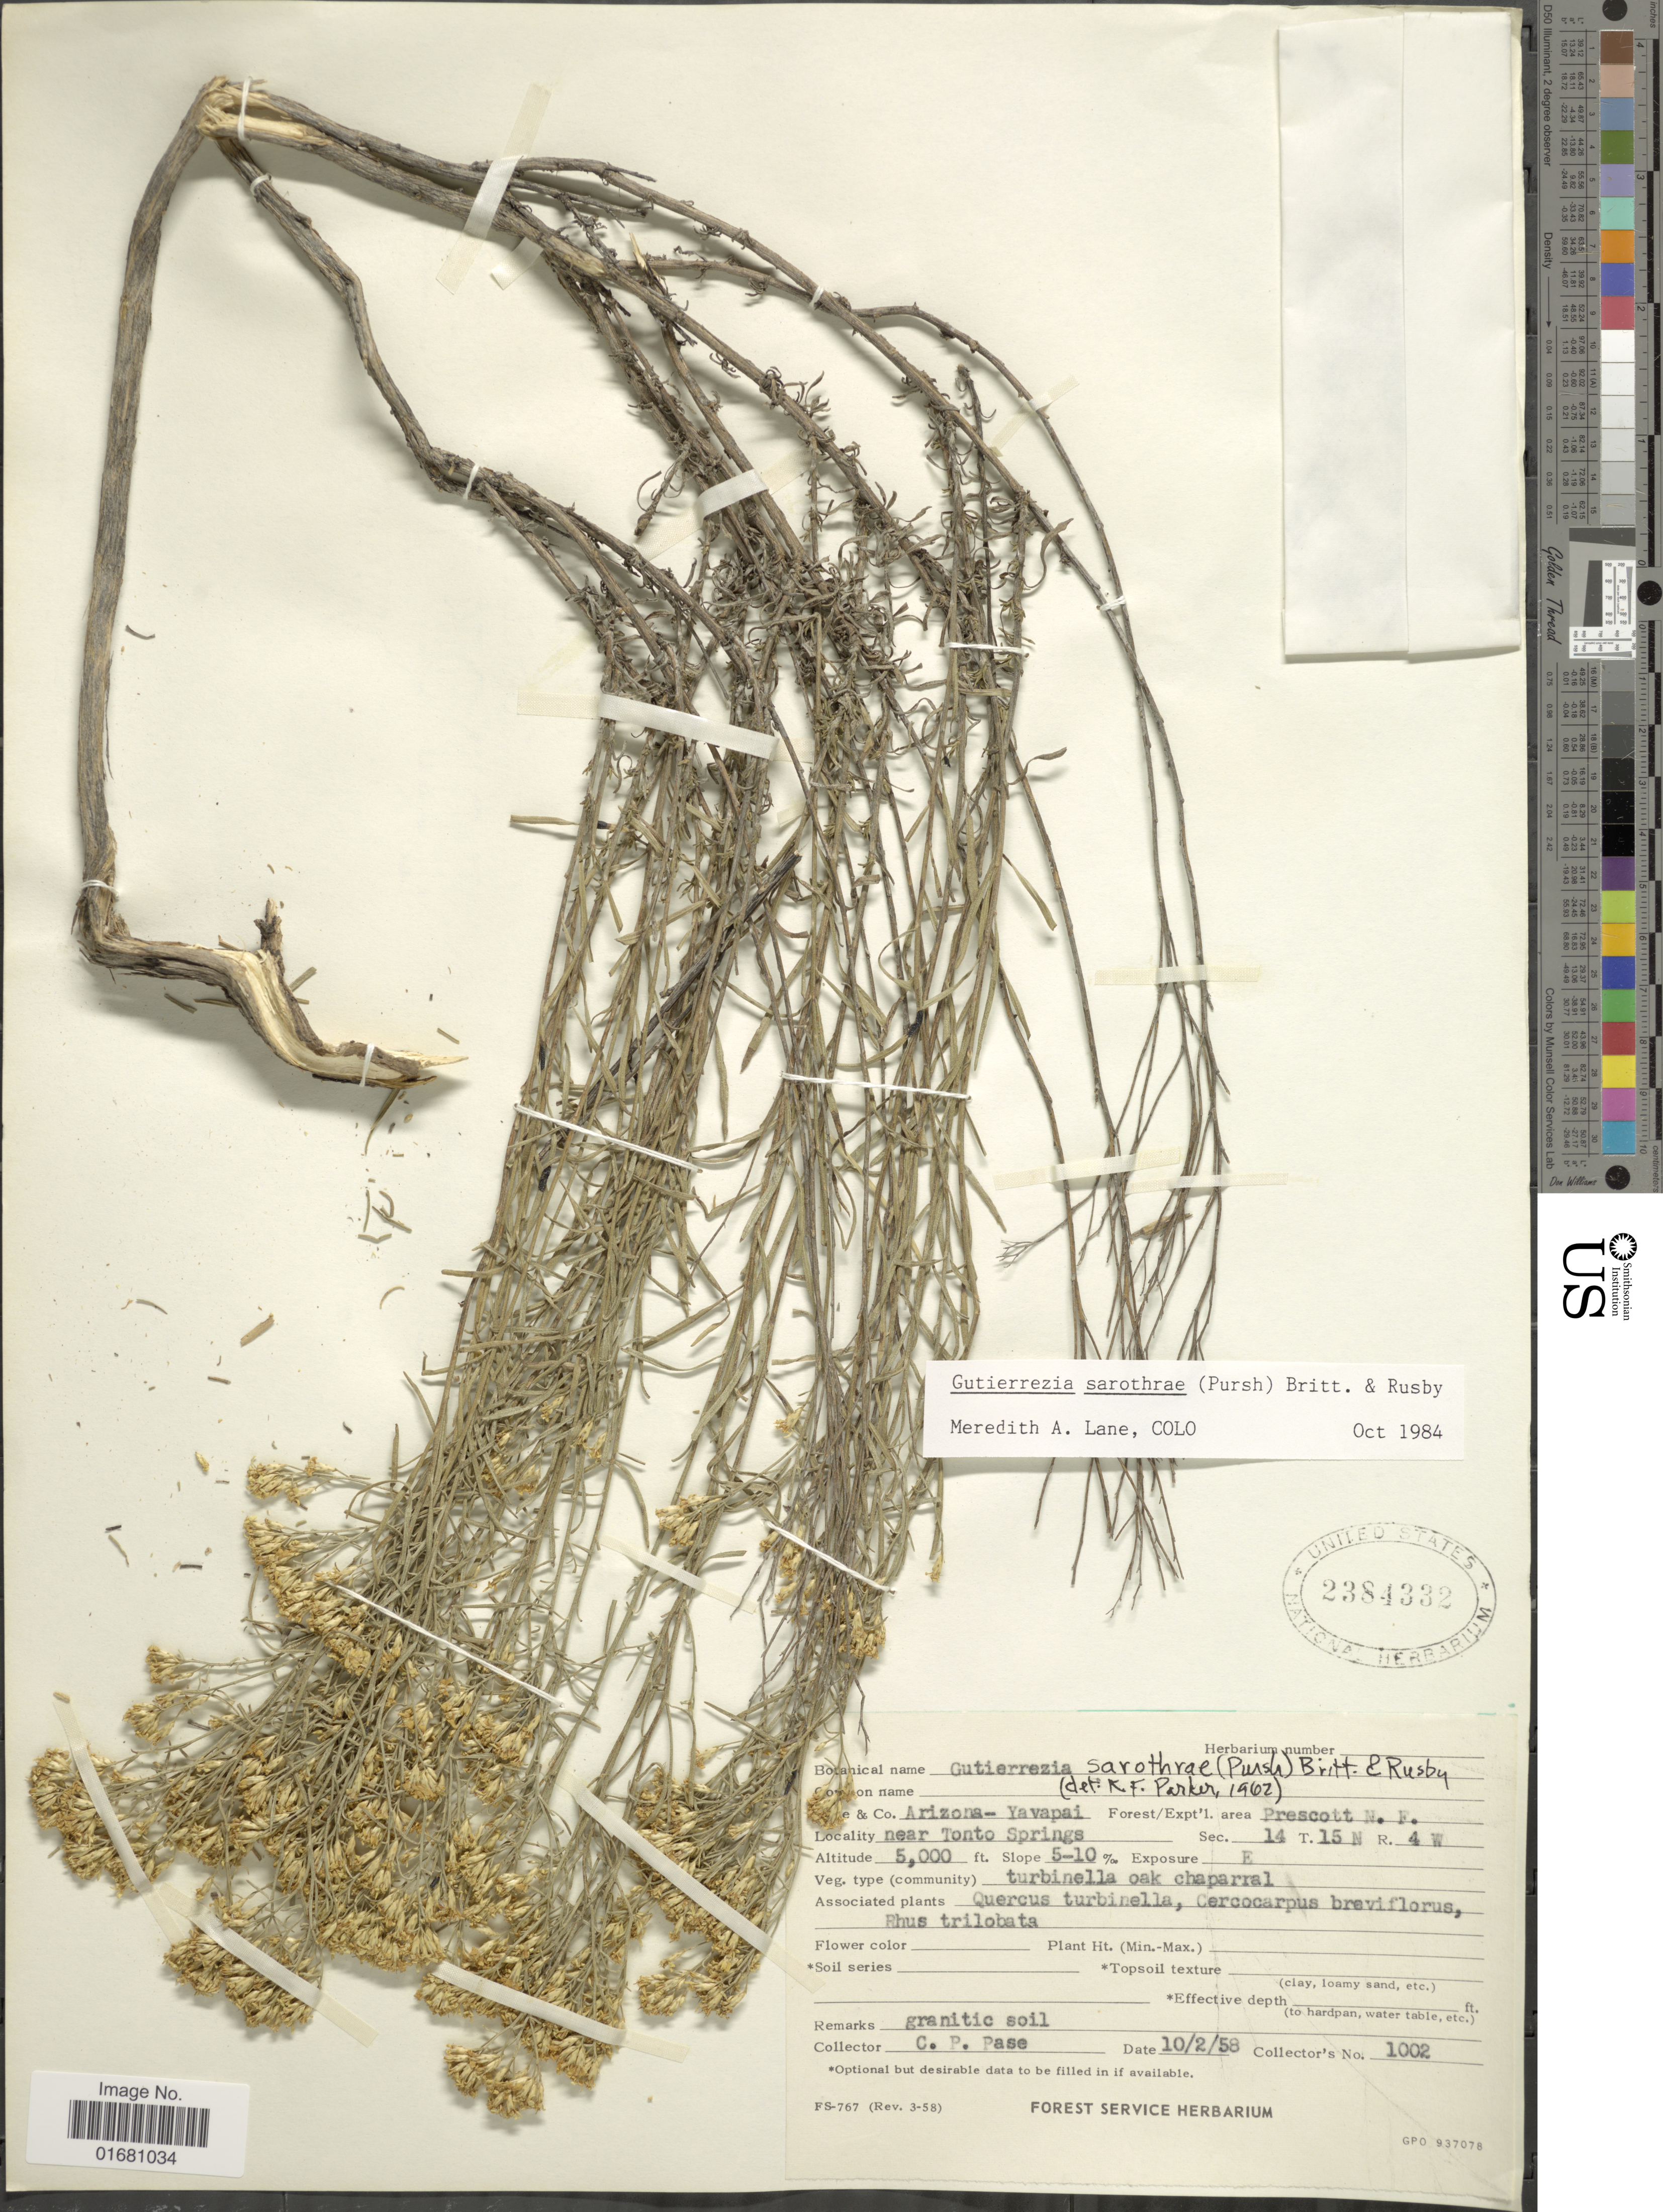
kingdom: Plantae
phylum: Tracheophyta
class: Magnoliopsida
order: Asterales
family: Asteraceae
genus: Gutierrezia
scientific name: Gutierrezia sarothrae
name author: (Pursh) Britton & Rusby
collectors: C. P. Pase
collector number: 1002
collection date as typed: Transcribed d/m/y: 2/10/58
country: United States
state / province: Arizona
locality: Yavapai Co., Forest/Expt'l. area: Prescott N.F., near Tonto Springs, Sec. 14 T 15 N R 4 W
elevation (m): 1524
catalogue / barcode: US 2384332